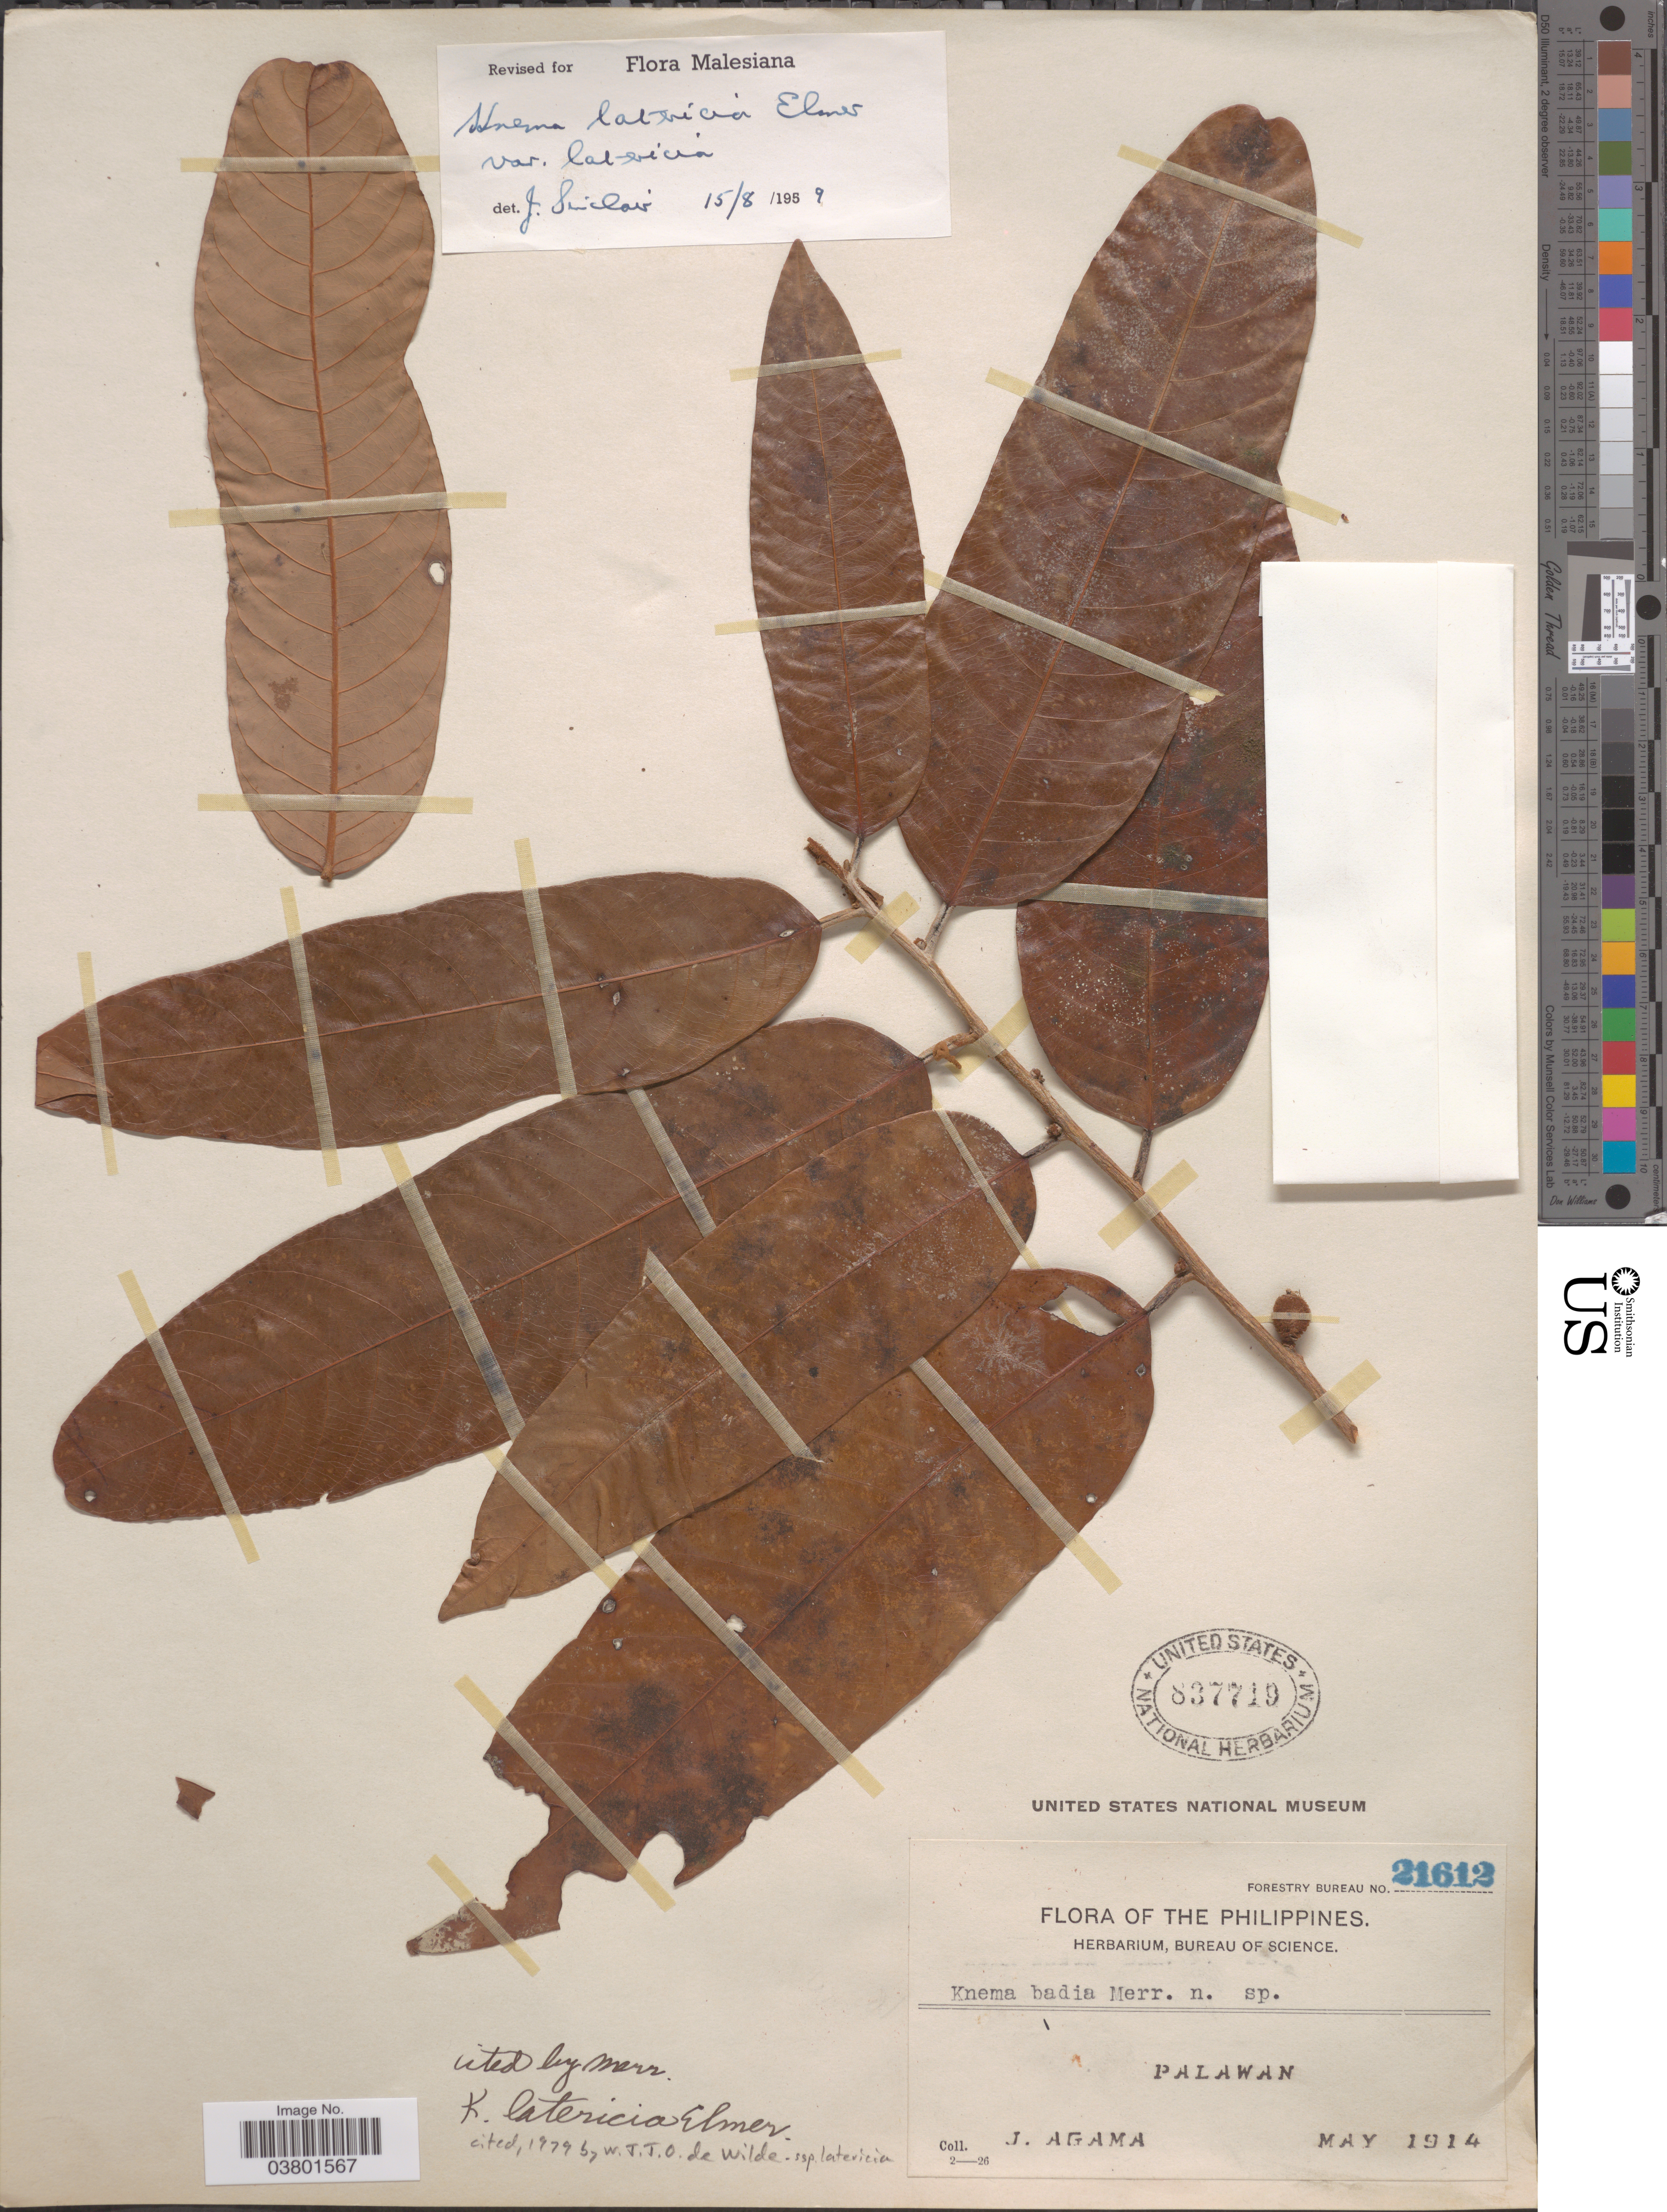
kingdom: Plantae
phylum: Tracheophyta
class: Magnoliopsida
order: Magnoliales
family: Myristicaceae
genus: Knema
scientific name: Knema latericia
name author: Elmer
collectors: J. Agama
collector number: Forestry Bureau 21612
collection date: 1914-05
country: Philippines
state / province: Mimaropa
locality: Palawan.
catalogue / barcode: US 837719